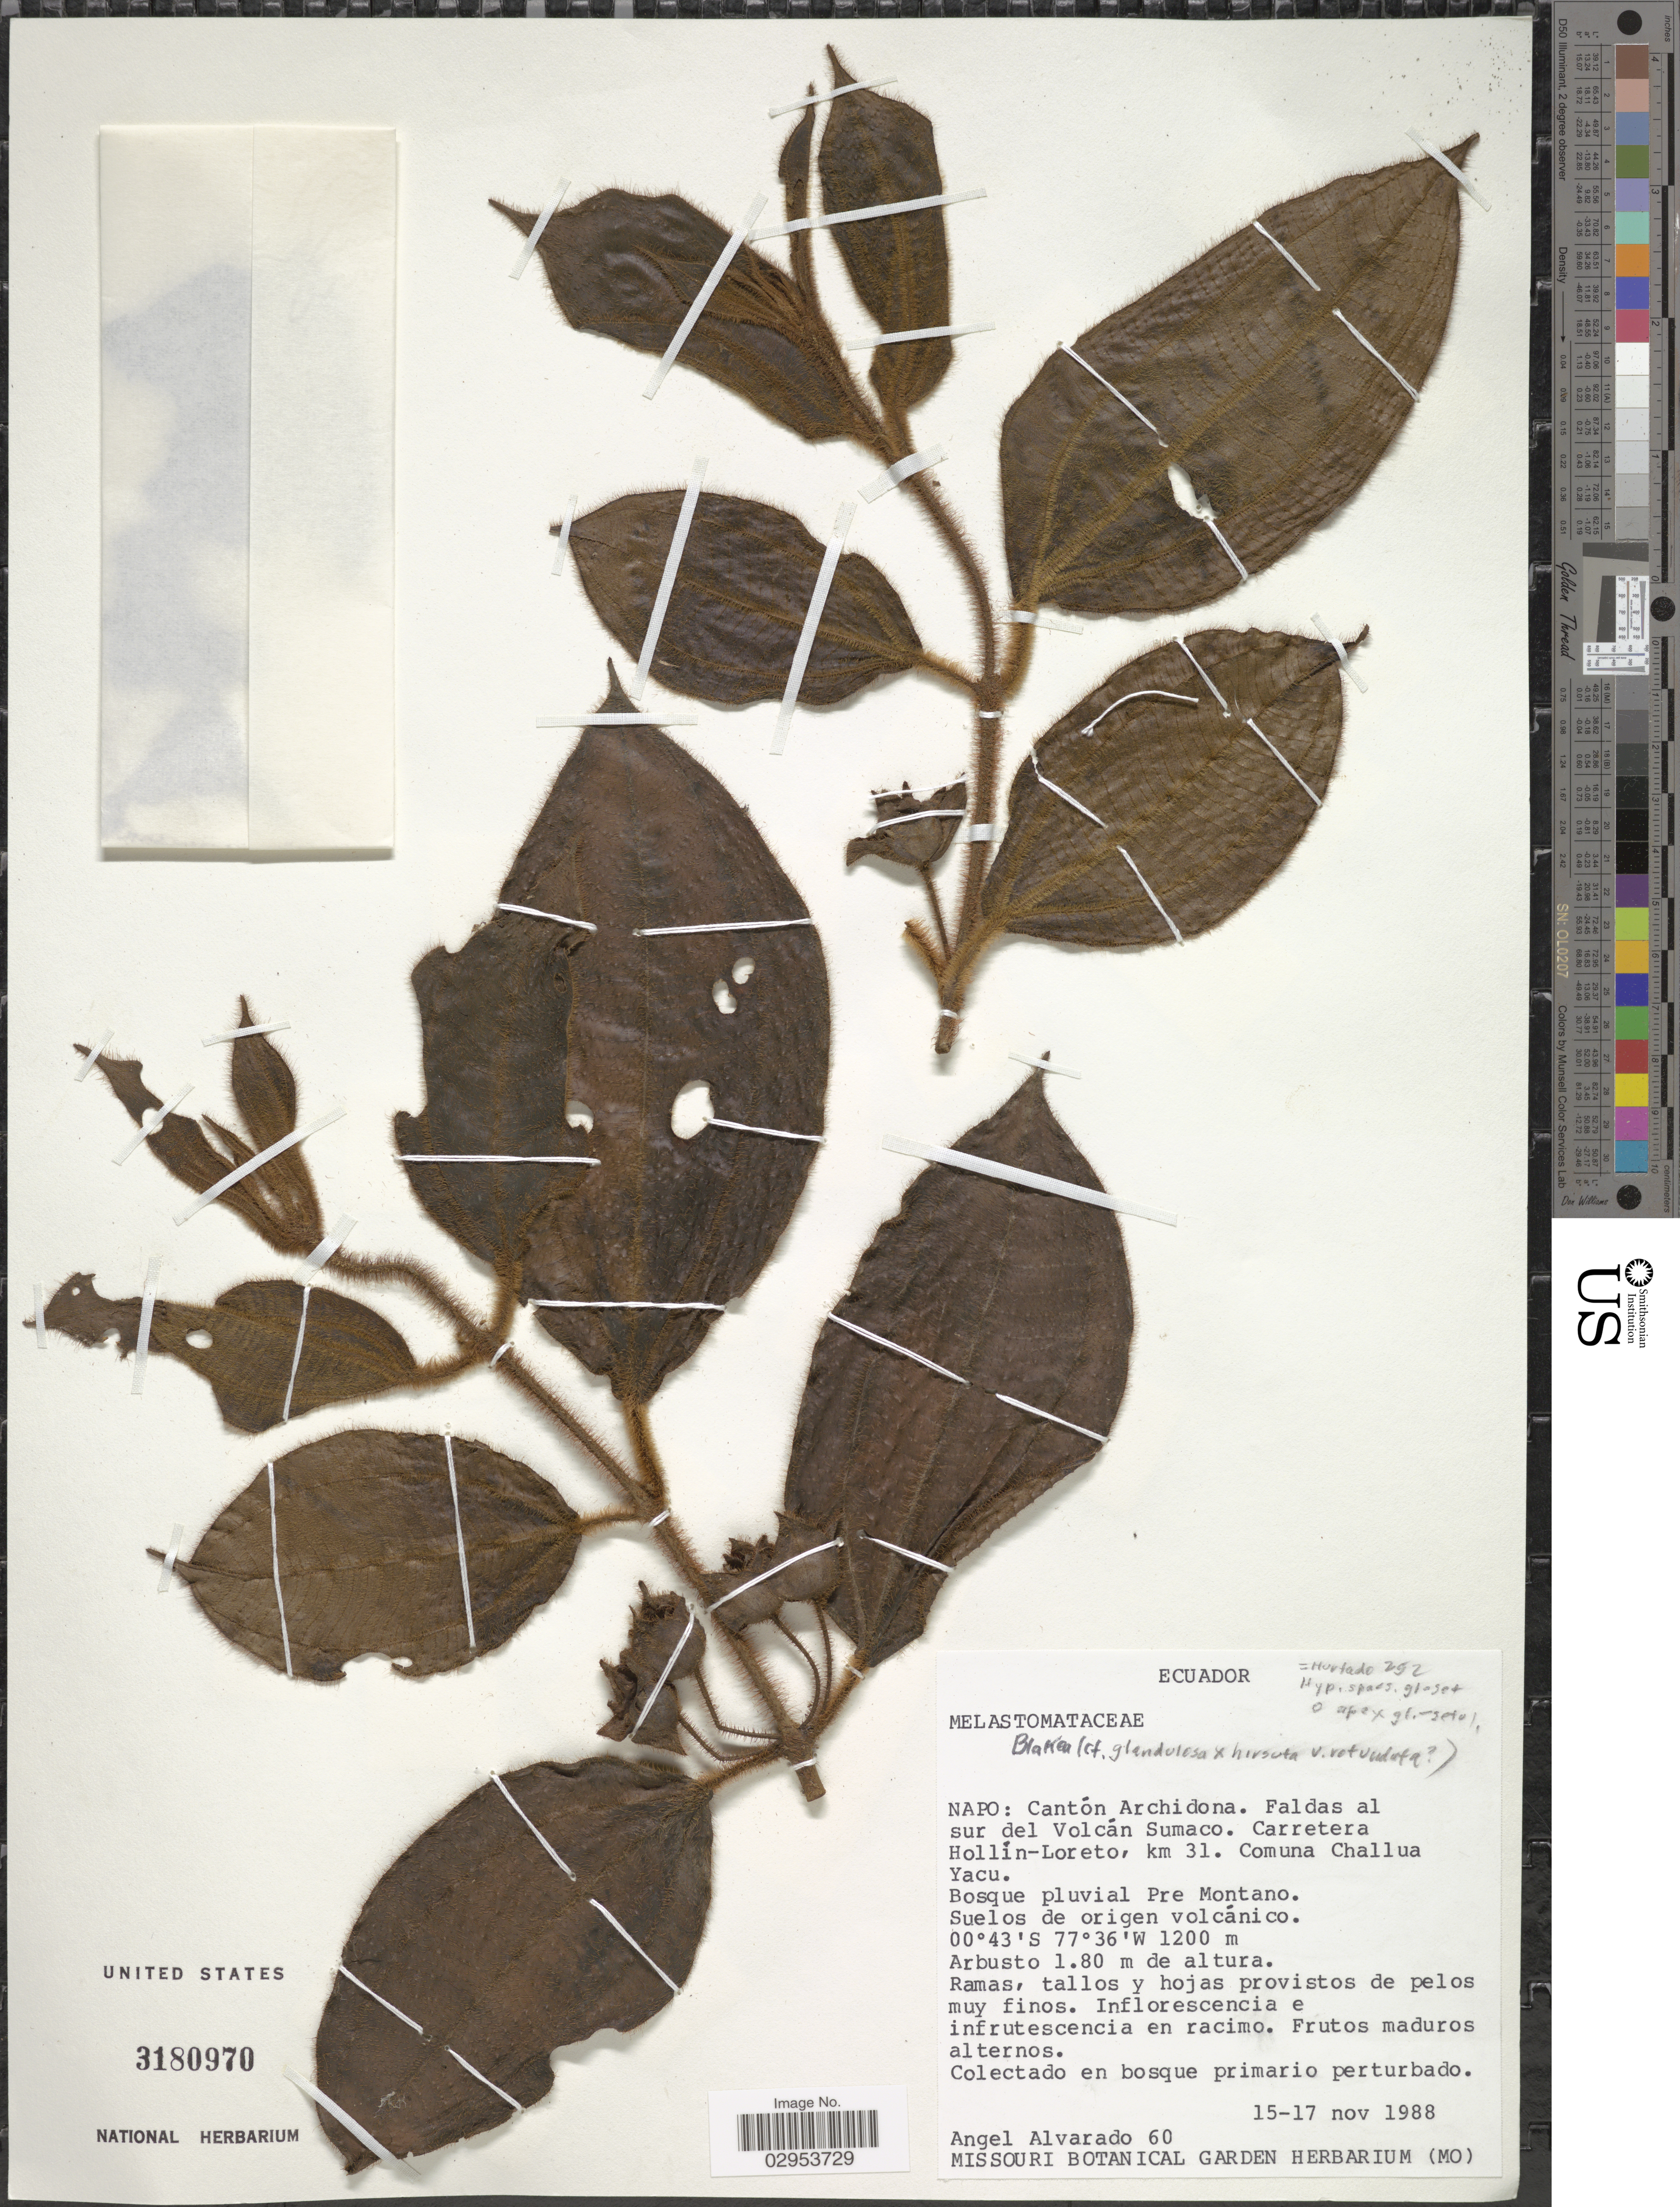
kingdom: Plantae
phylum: Tracheophyta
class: Magnoliopsida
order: Myrtales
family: Melastomataceae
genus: Blakea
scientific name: Blakea sp.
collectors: A. Alvarado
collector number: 60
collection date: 1988-11-15/1988-11-17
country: Ecuador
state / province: Napo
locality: Cantón Archidona. Faldas al sur del Volcán Sumaco. Carretera Hollín-Loreto, km 31. Comuna Challua Yacu.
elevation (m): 1200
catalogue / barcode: US 3180970